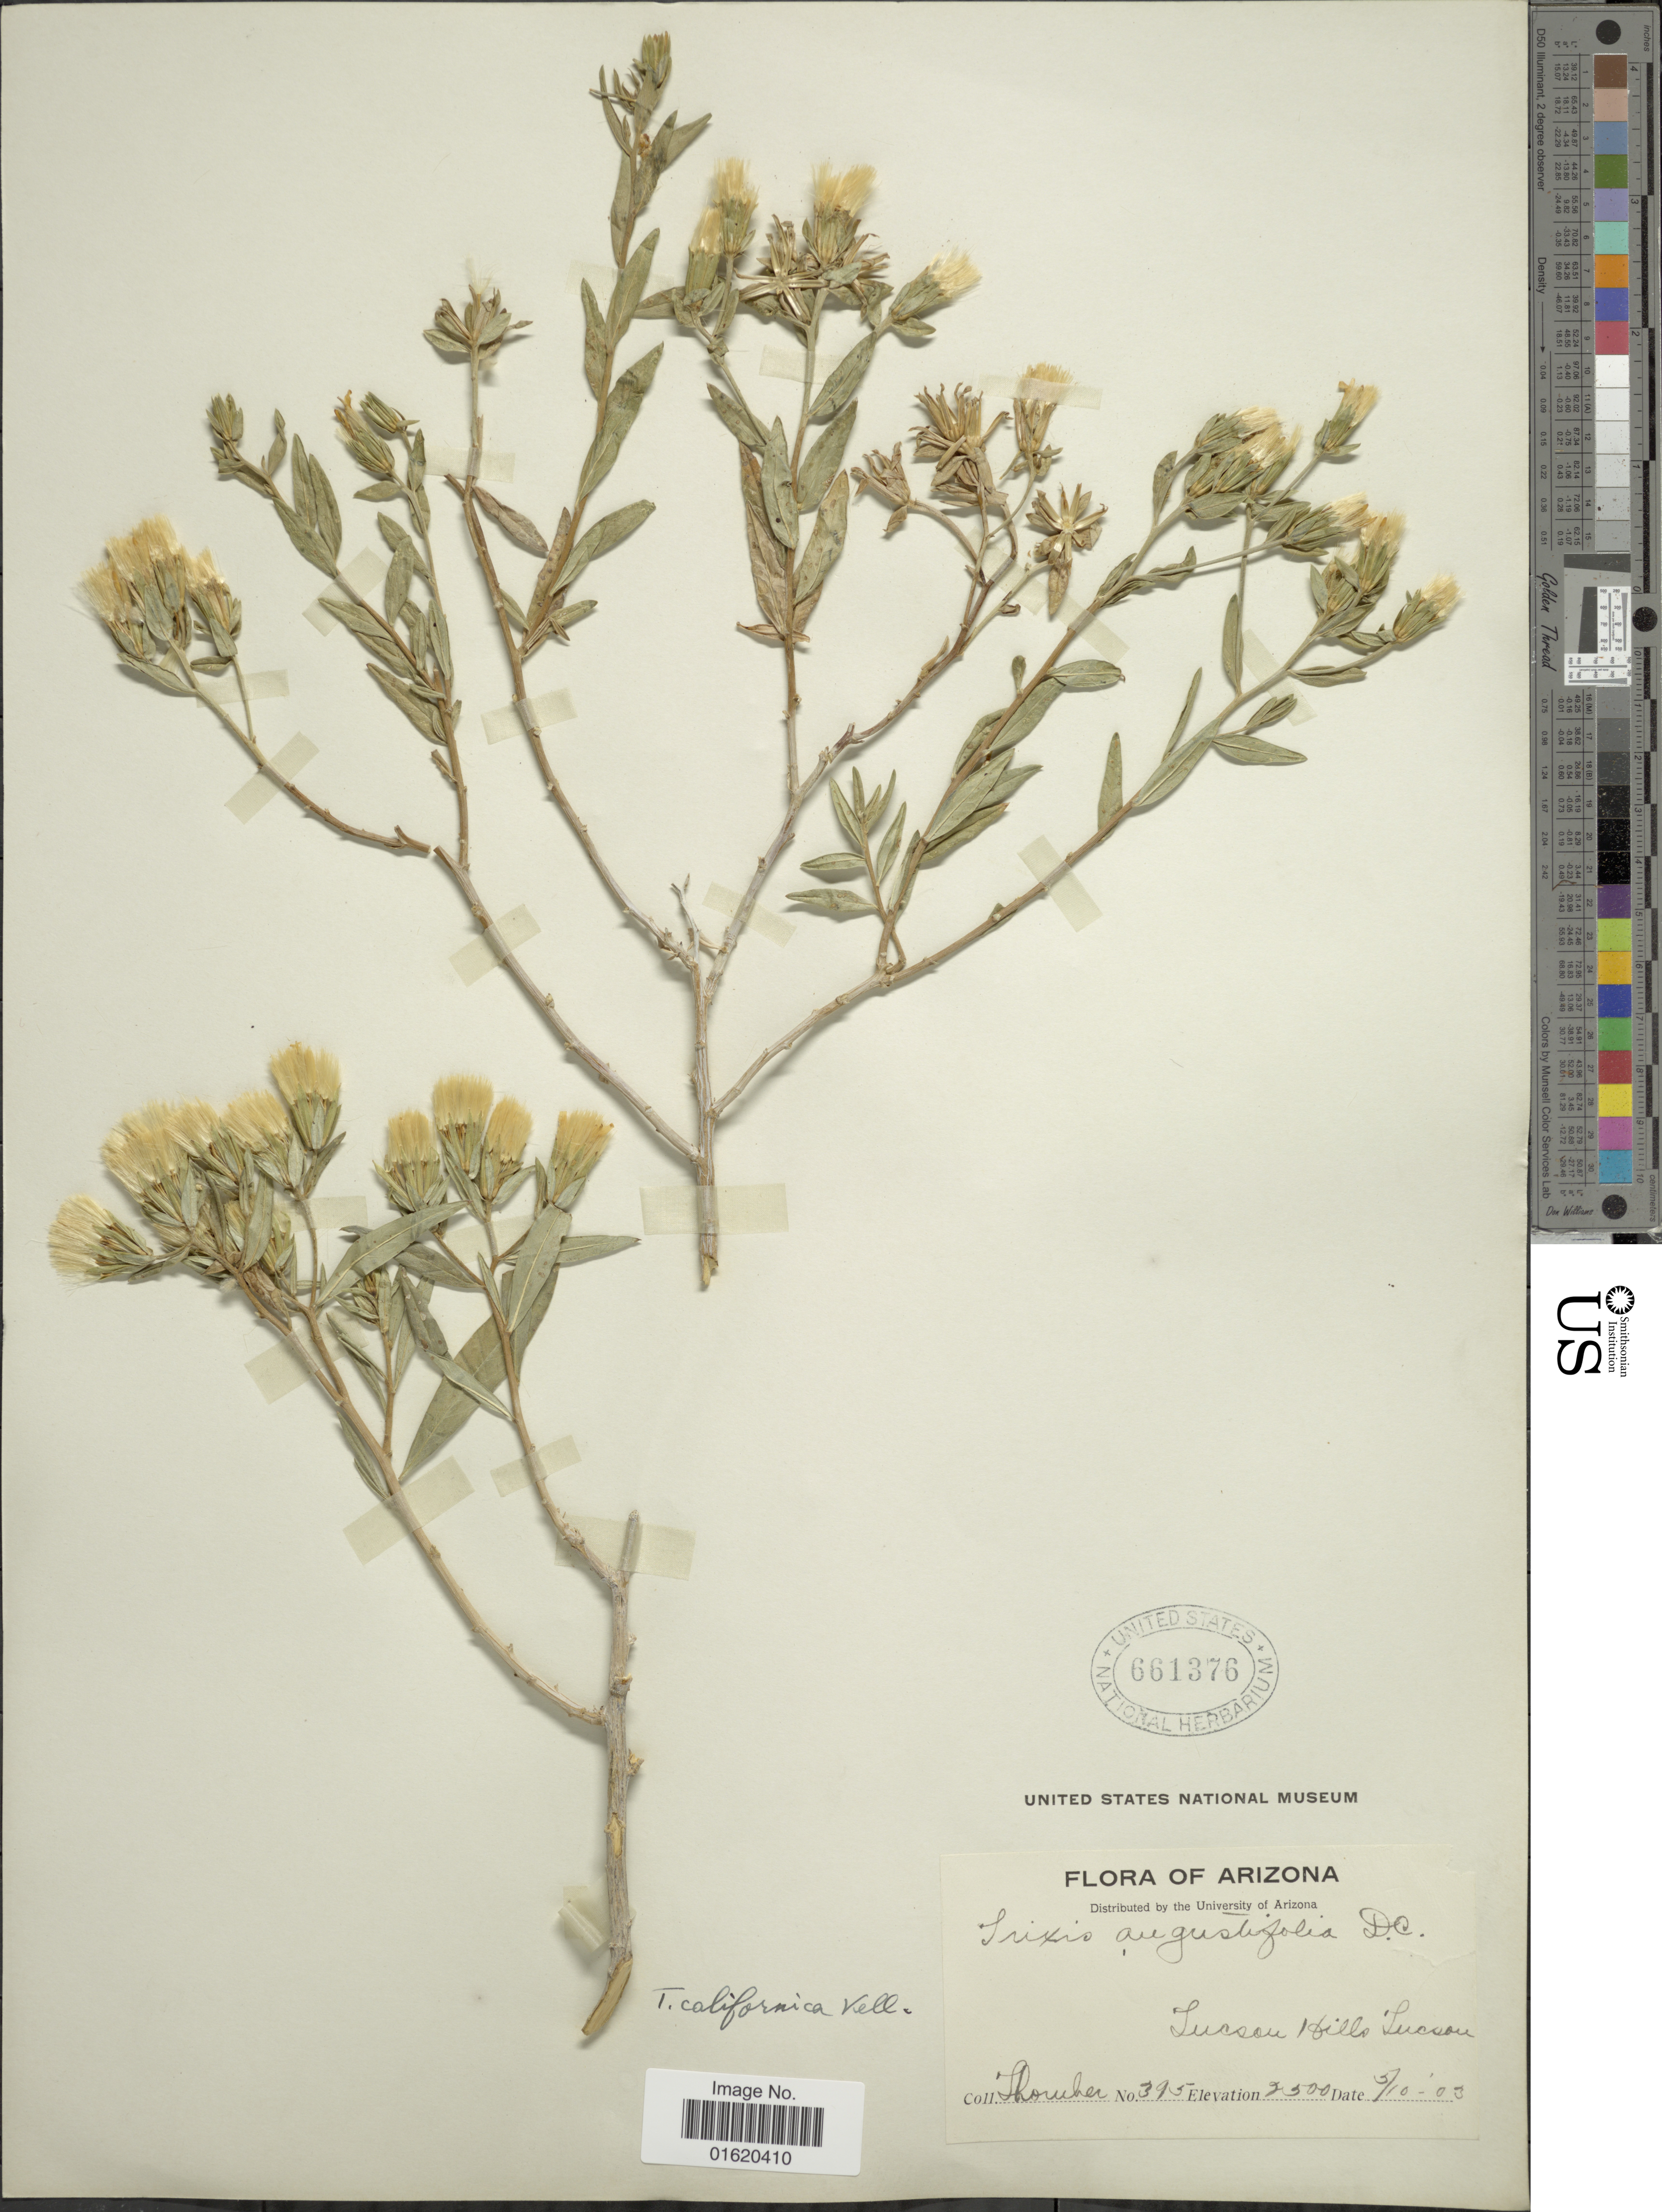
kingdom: Plantae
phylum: Tracheophyta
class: Magnoliopsida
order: Asterales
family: Asteraceae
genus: Trixis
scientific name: Trixis californica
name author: Kellogg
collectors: J. Thornber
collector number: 395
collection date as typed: Transcribed d/m/y: 5/10/3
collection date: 1903-05-10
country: United States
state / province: Arizona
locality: Tucson Hills Tucson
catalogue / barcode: US 661376